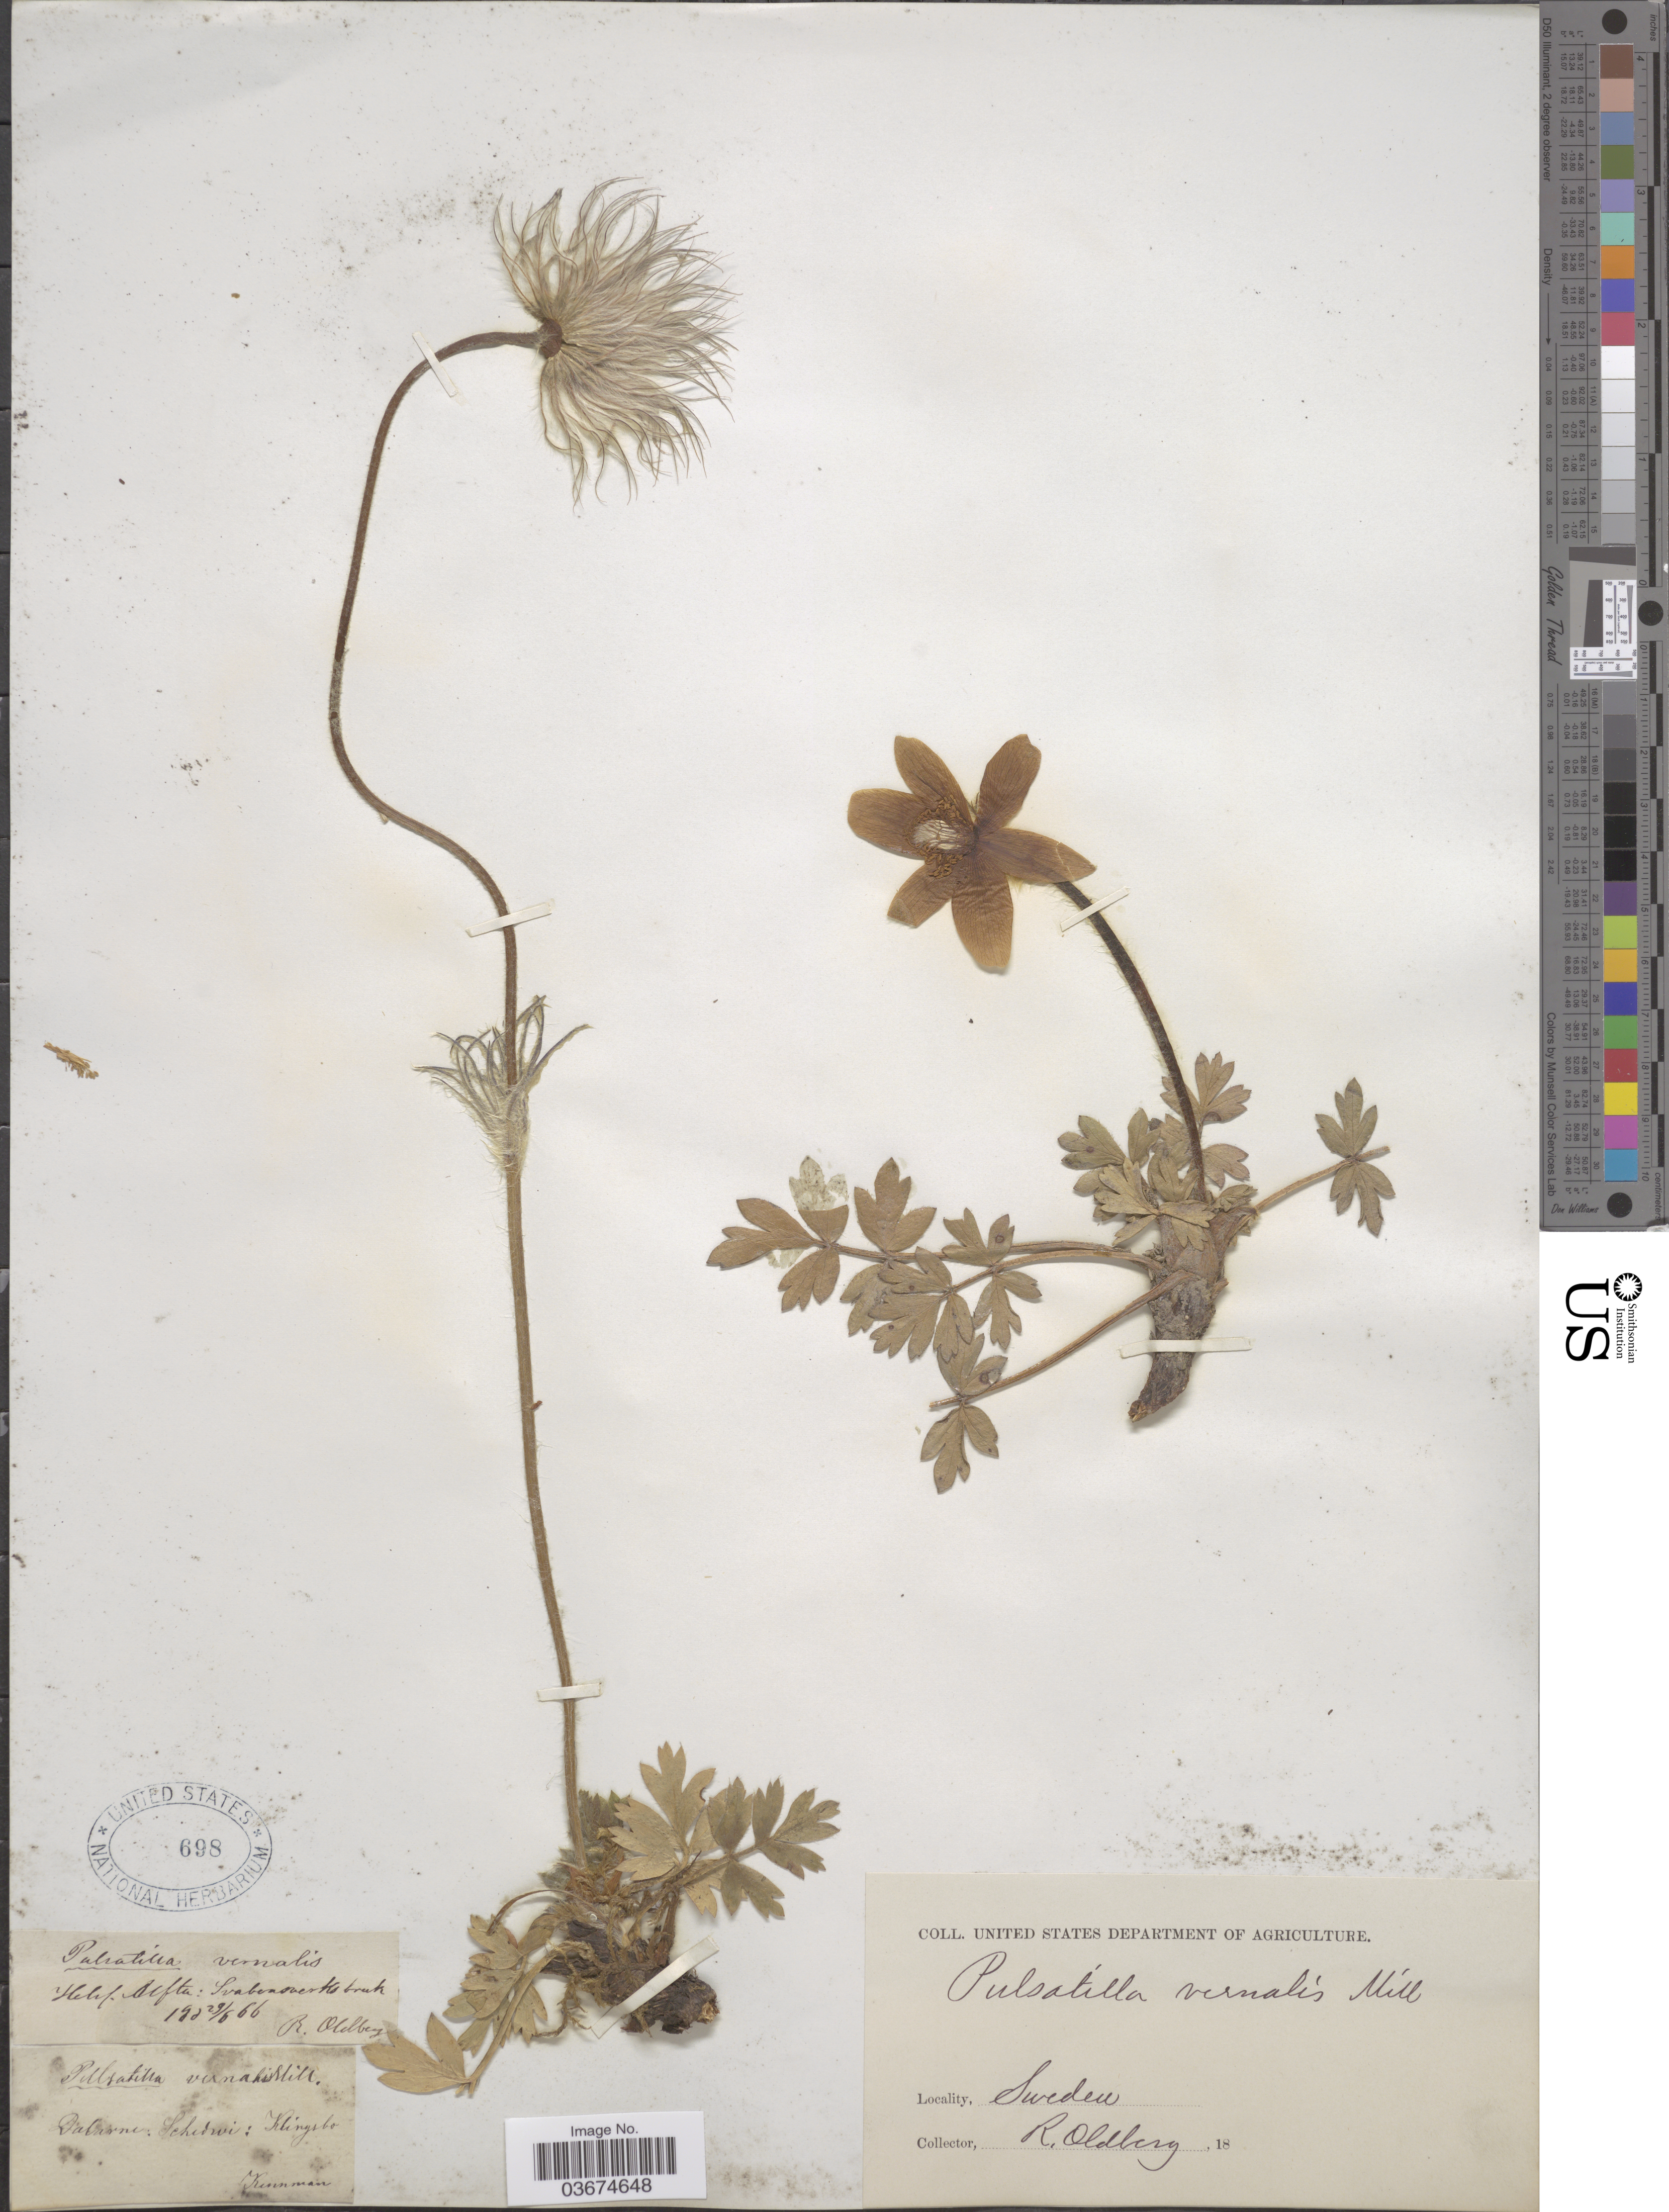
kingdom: Plantae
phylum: Tracheophyta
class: Magnoliopsida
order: Ranunculales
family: Ranunculaceae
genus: Pulsatilla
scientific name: Pulsatilla vernalis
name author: (L.) Mill.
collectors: R. Oldberg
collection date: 1866-06-29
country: Sweden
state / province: Dalarna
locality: Helif. Olfta: Svabensverks Creek. Dalarne: Schedwi: Klingsbo.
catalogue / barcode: US 698